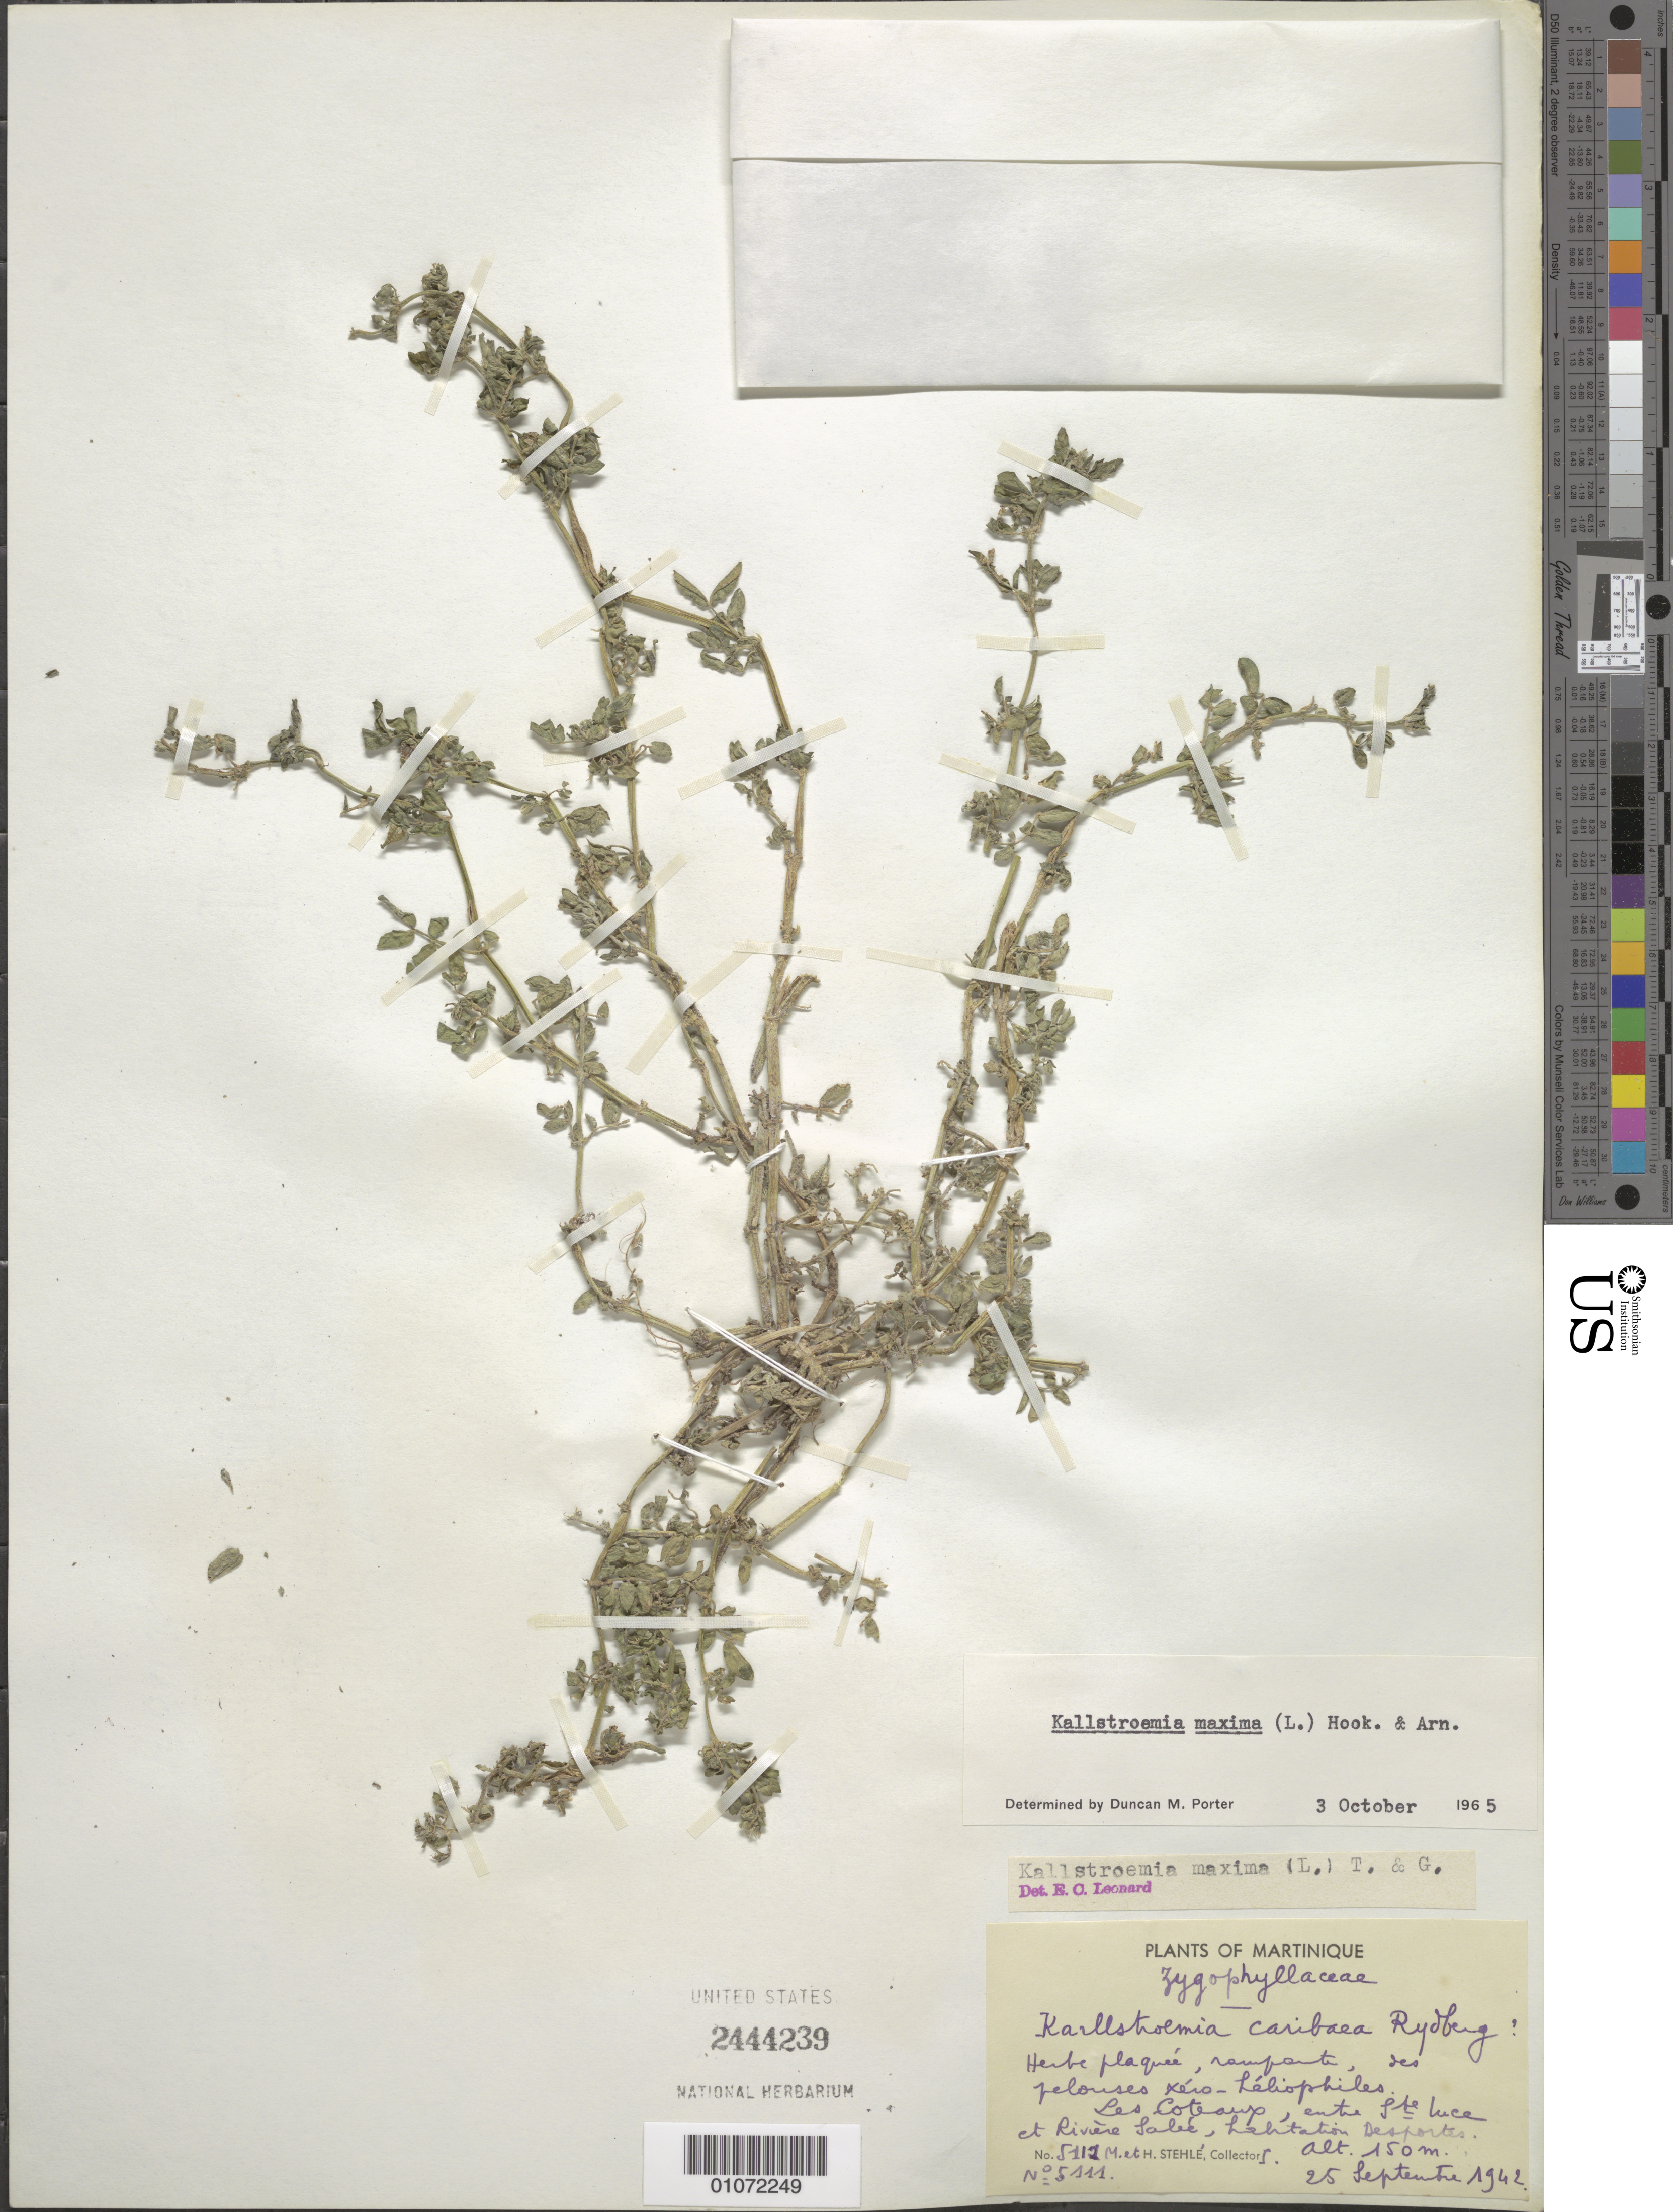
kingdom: Plantae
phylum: Tracheophyta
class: Magnoliopsida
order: Zygophyllales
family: Zygophyllaceae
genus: Kallstroemia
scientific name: Kallstroemia maxima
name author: (L.) Hook. & Arn.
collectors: H. Stehlé & M. Stehlé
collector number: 5111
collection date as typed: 25 Sep 1942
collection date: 1942-09-25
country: Martinique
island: Martinique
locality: St. Luce et Riveiere Salee, herbtation Desfoutes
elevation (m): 150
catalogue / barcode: US 2444239